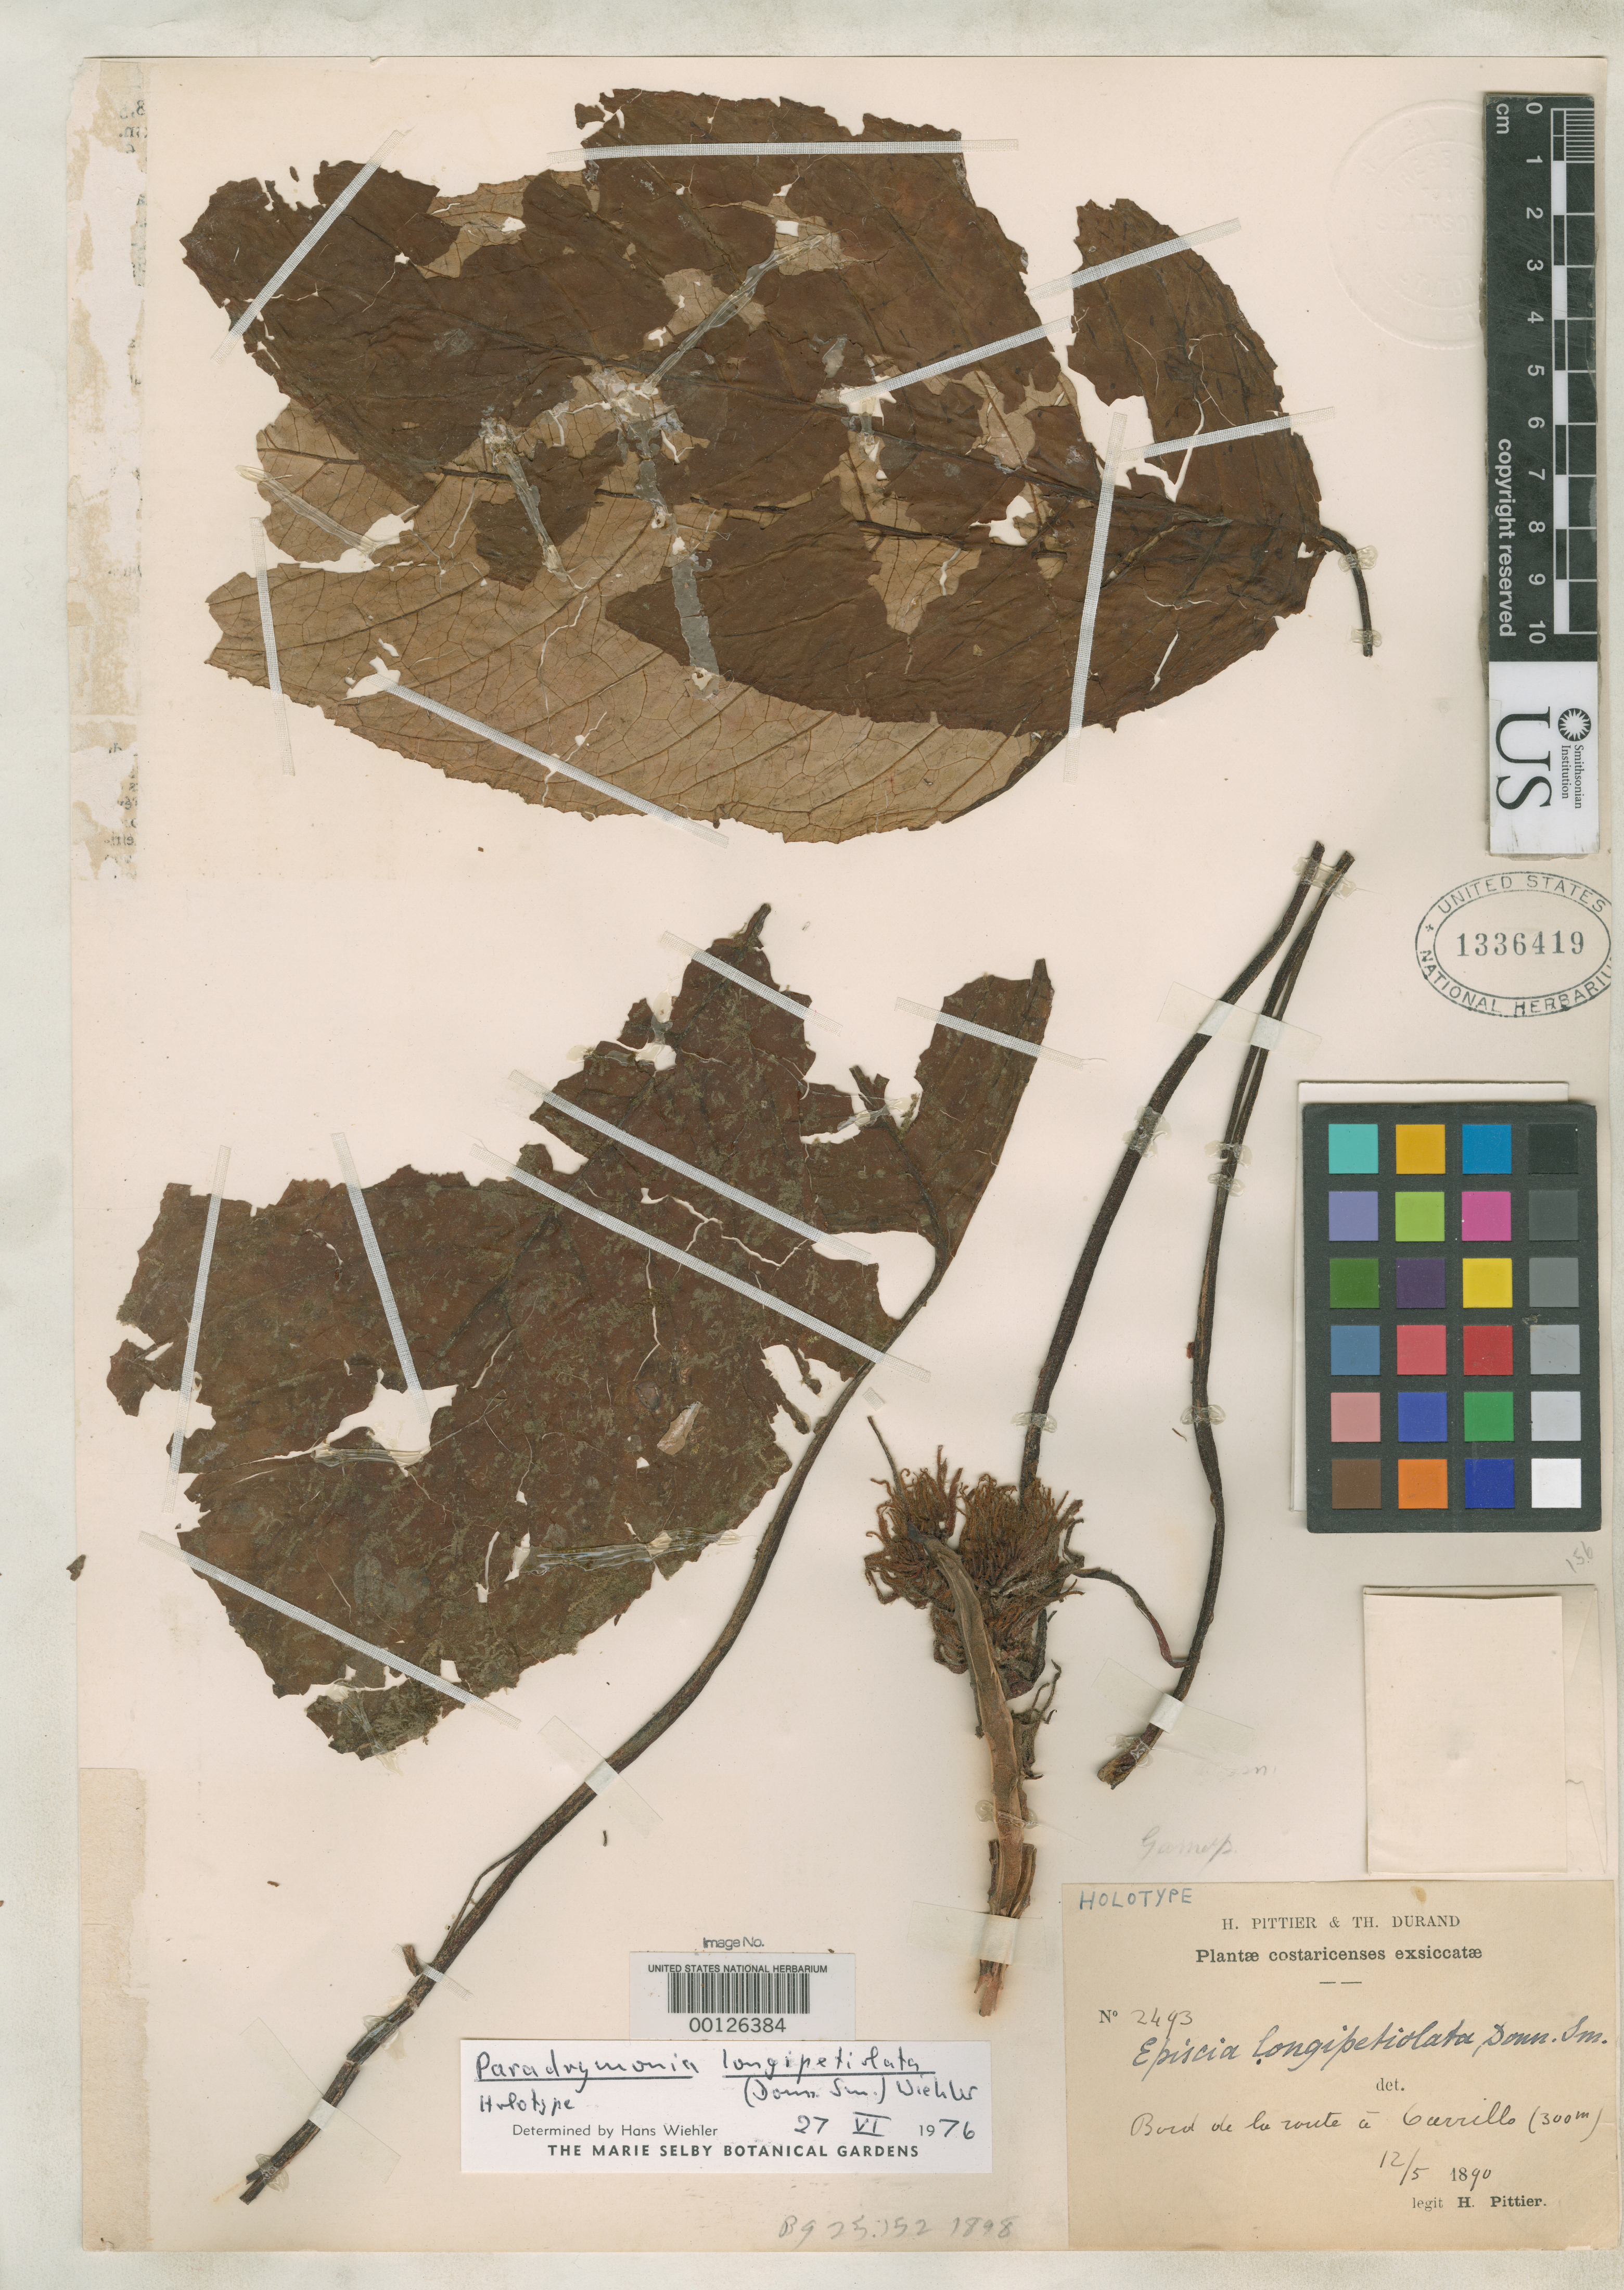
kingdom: Plantae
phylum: Tracheophyta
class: Magnoliopsida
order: Lamiales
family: Gesneriaceae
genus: Episcia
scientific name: Episcia longipetiolata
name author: Donn. Sm.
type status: Holotype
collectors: A. Tonduz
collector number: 2493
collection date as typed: Jun 1890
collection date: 1890-06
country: Costa Rica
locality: Road to Carrillo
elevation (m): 300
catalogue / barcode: US 1336419